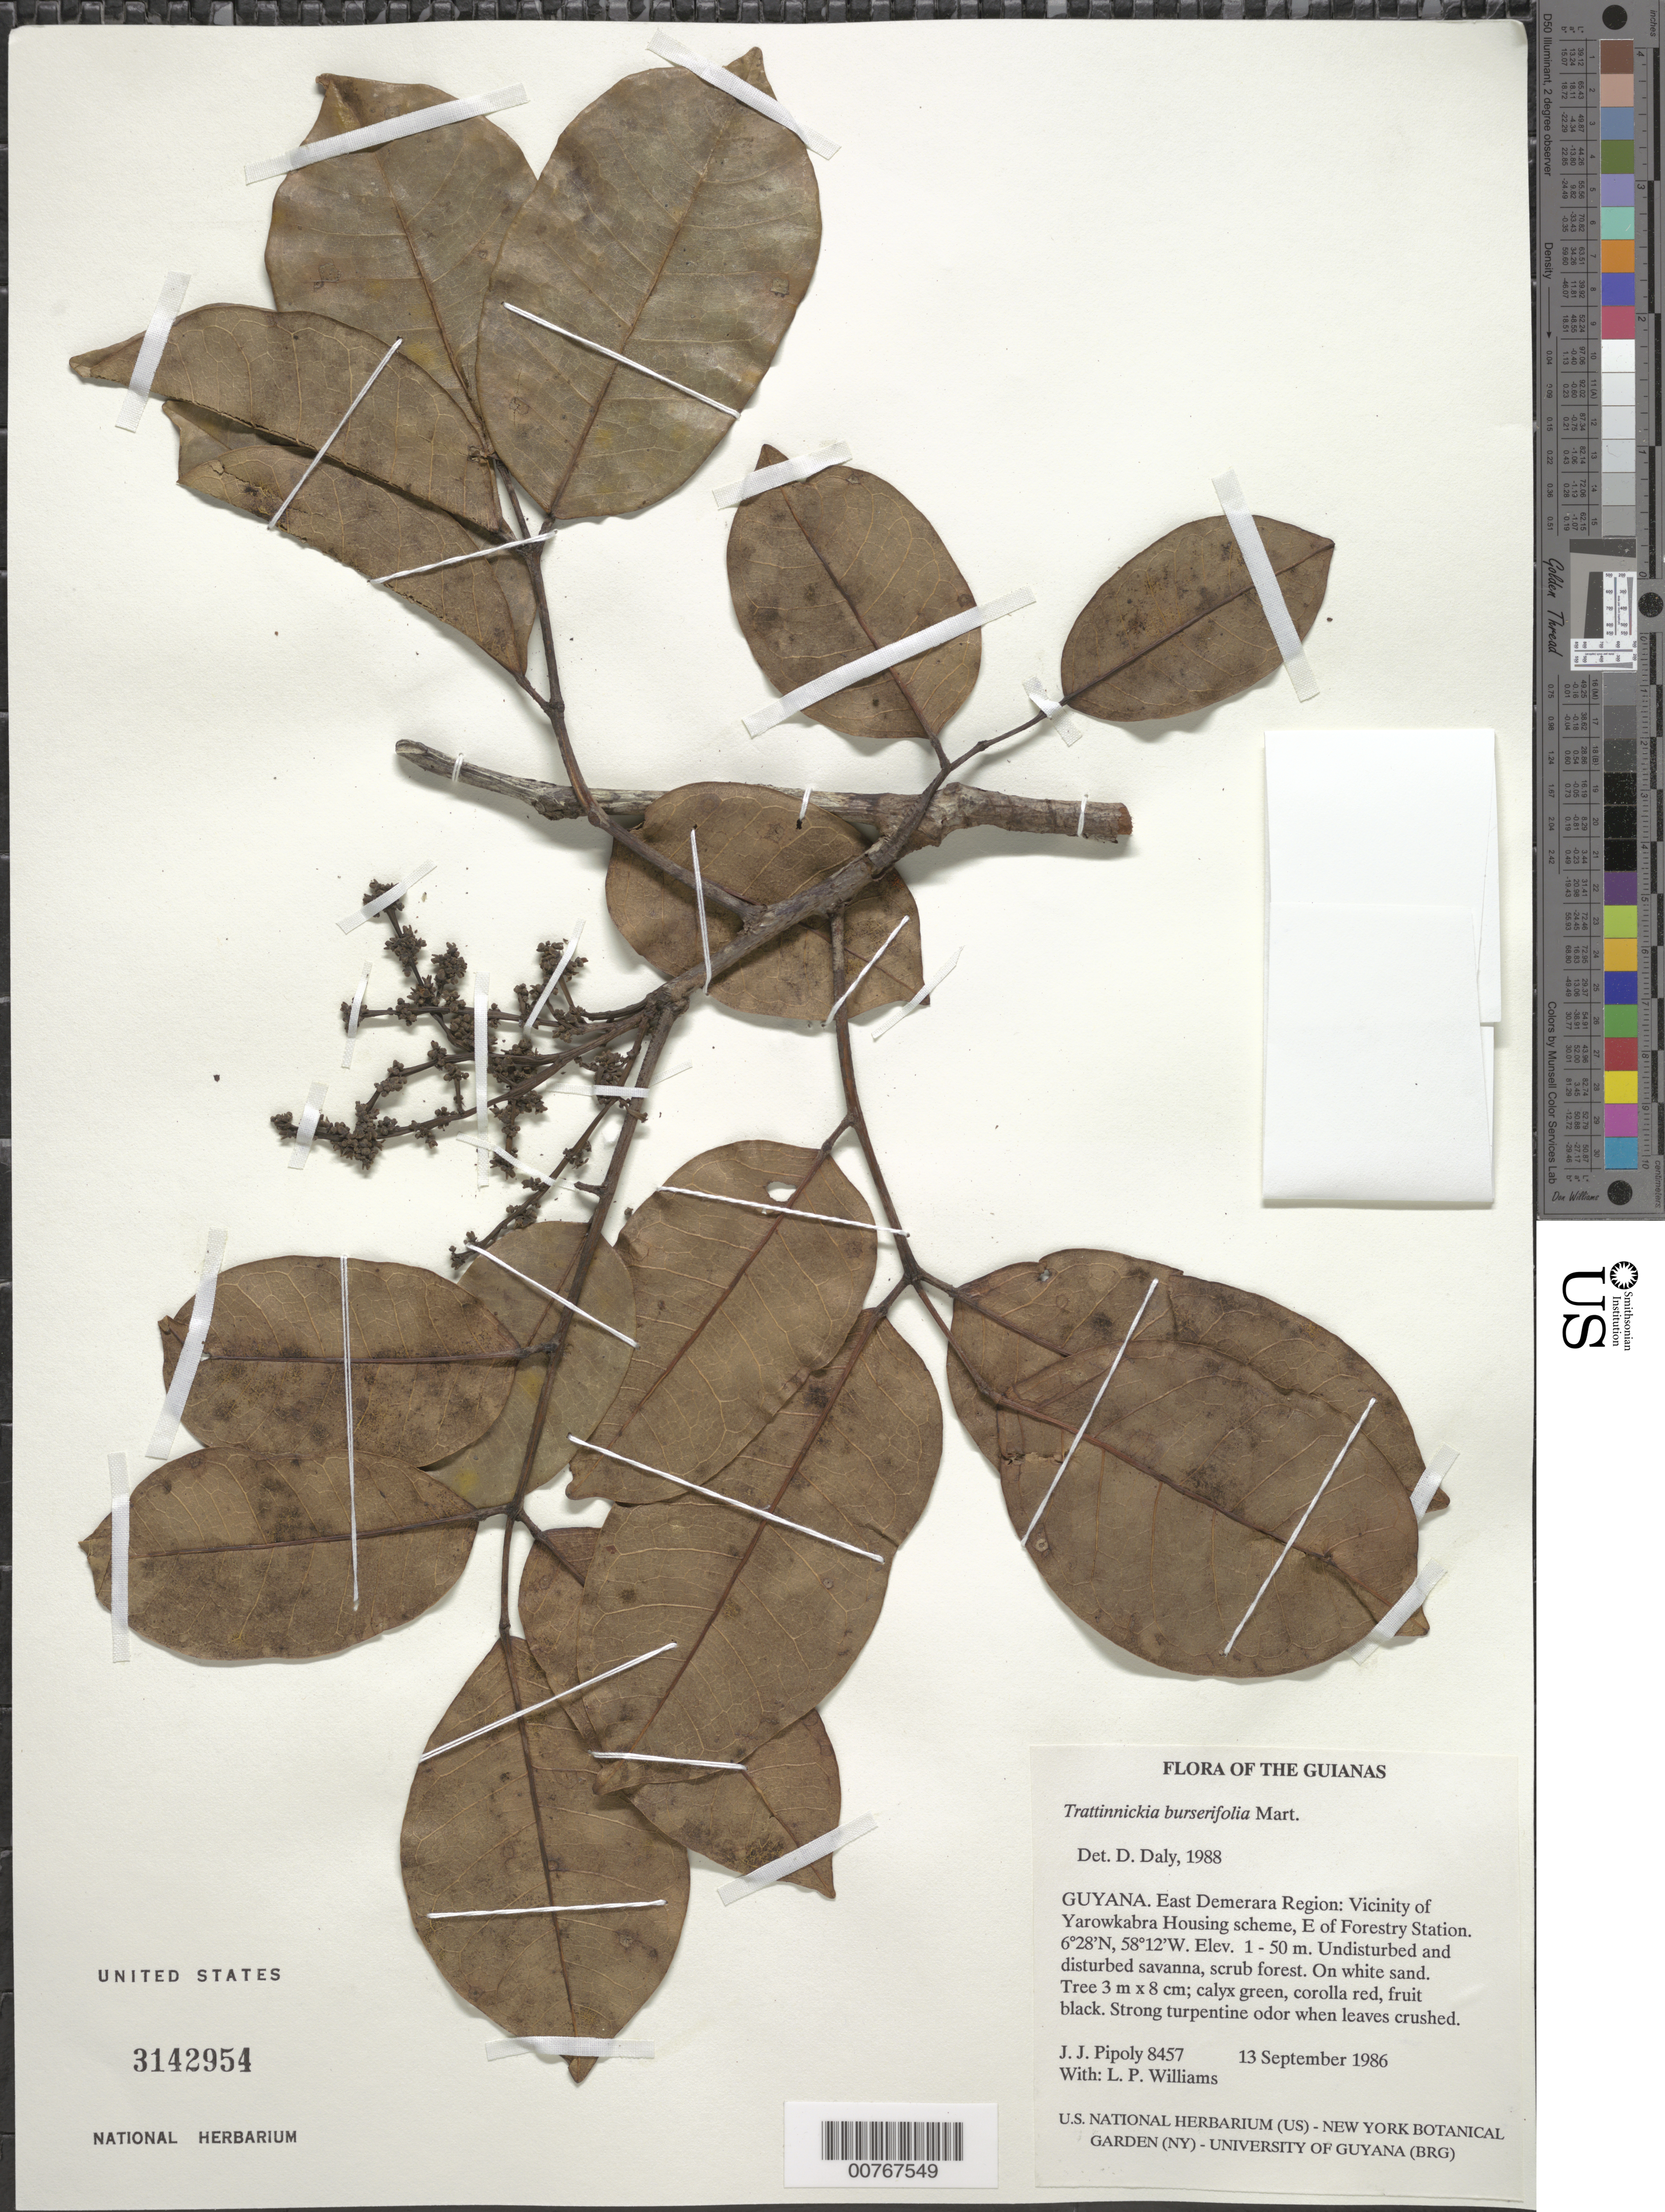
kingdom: Plantae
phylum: Tracheophyta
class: Magnoliopsida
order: Sapindales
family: Burseraceae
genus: Trattinnickia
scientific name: Trattinnickia burserifolia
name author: Mart.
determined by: Daly, D. C.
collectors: J. J. Pipoly & L. P. Williams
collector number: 8457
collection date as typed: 13 September 1986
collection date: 1986-09-13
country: Guyana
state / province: Demerara-Mahaica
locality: Vicinity of Yarowkabra Housing scheme, E of Forestry Station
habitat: Undisturbed and disturbed savanna, scrub forest. On white sand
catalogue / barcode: US 3142954